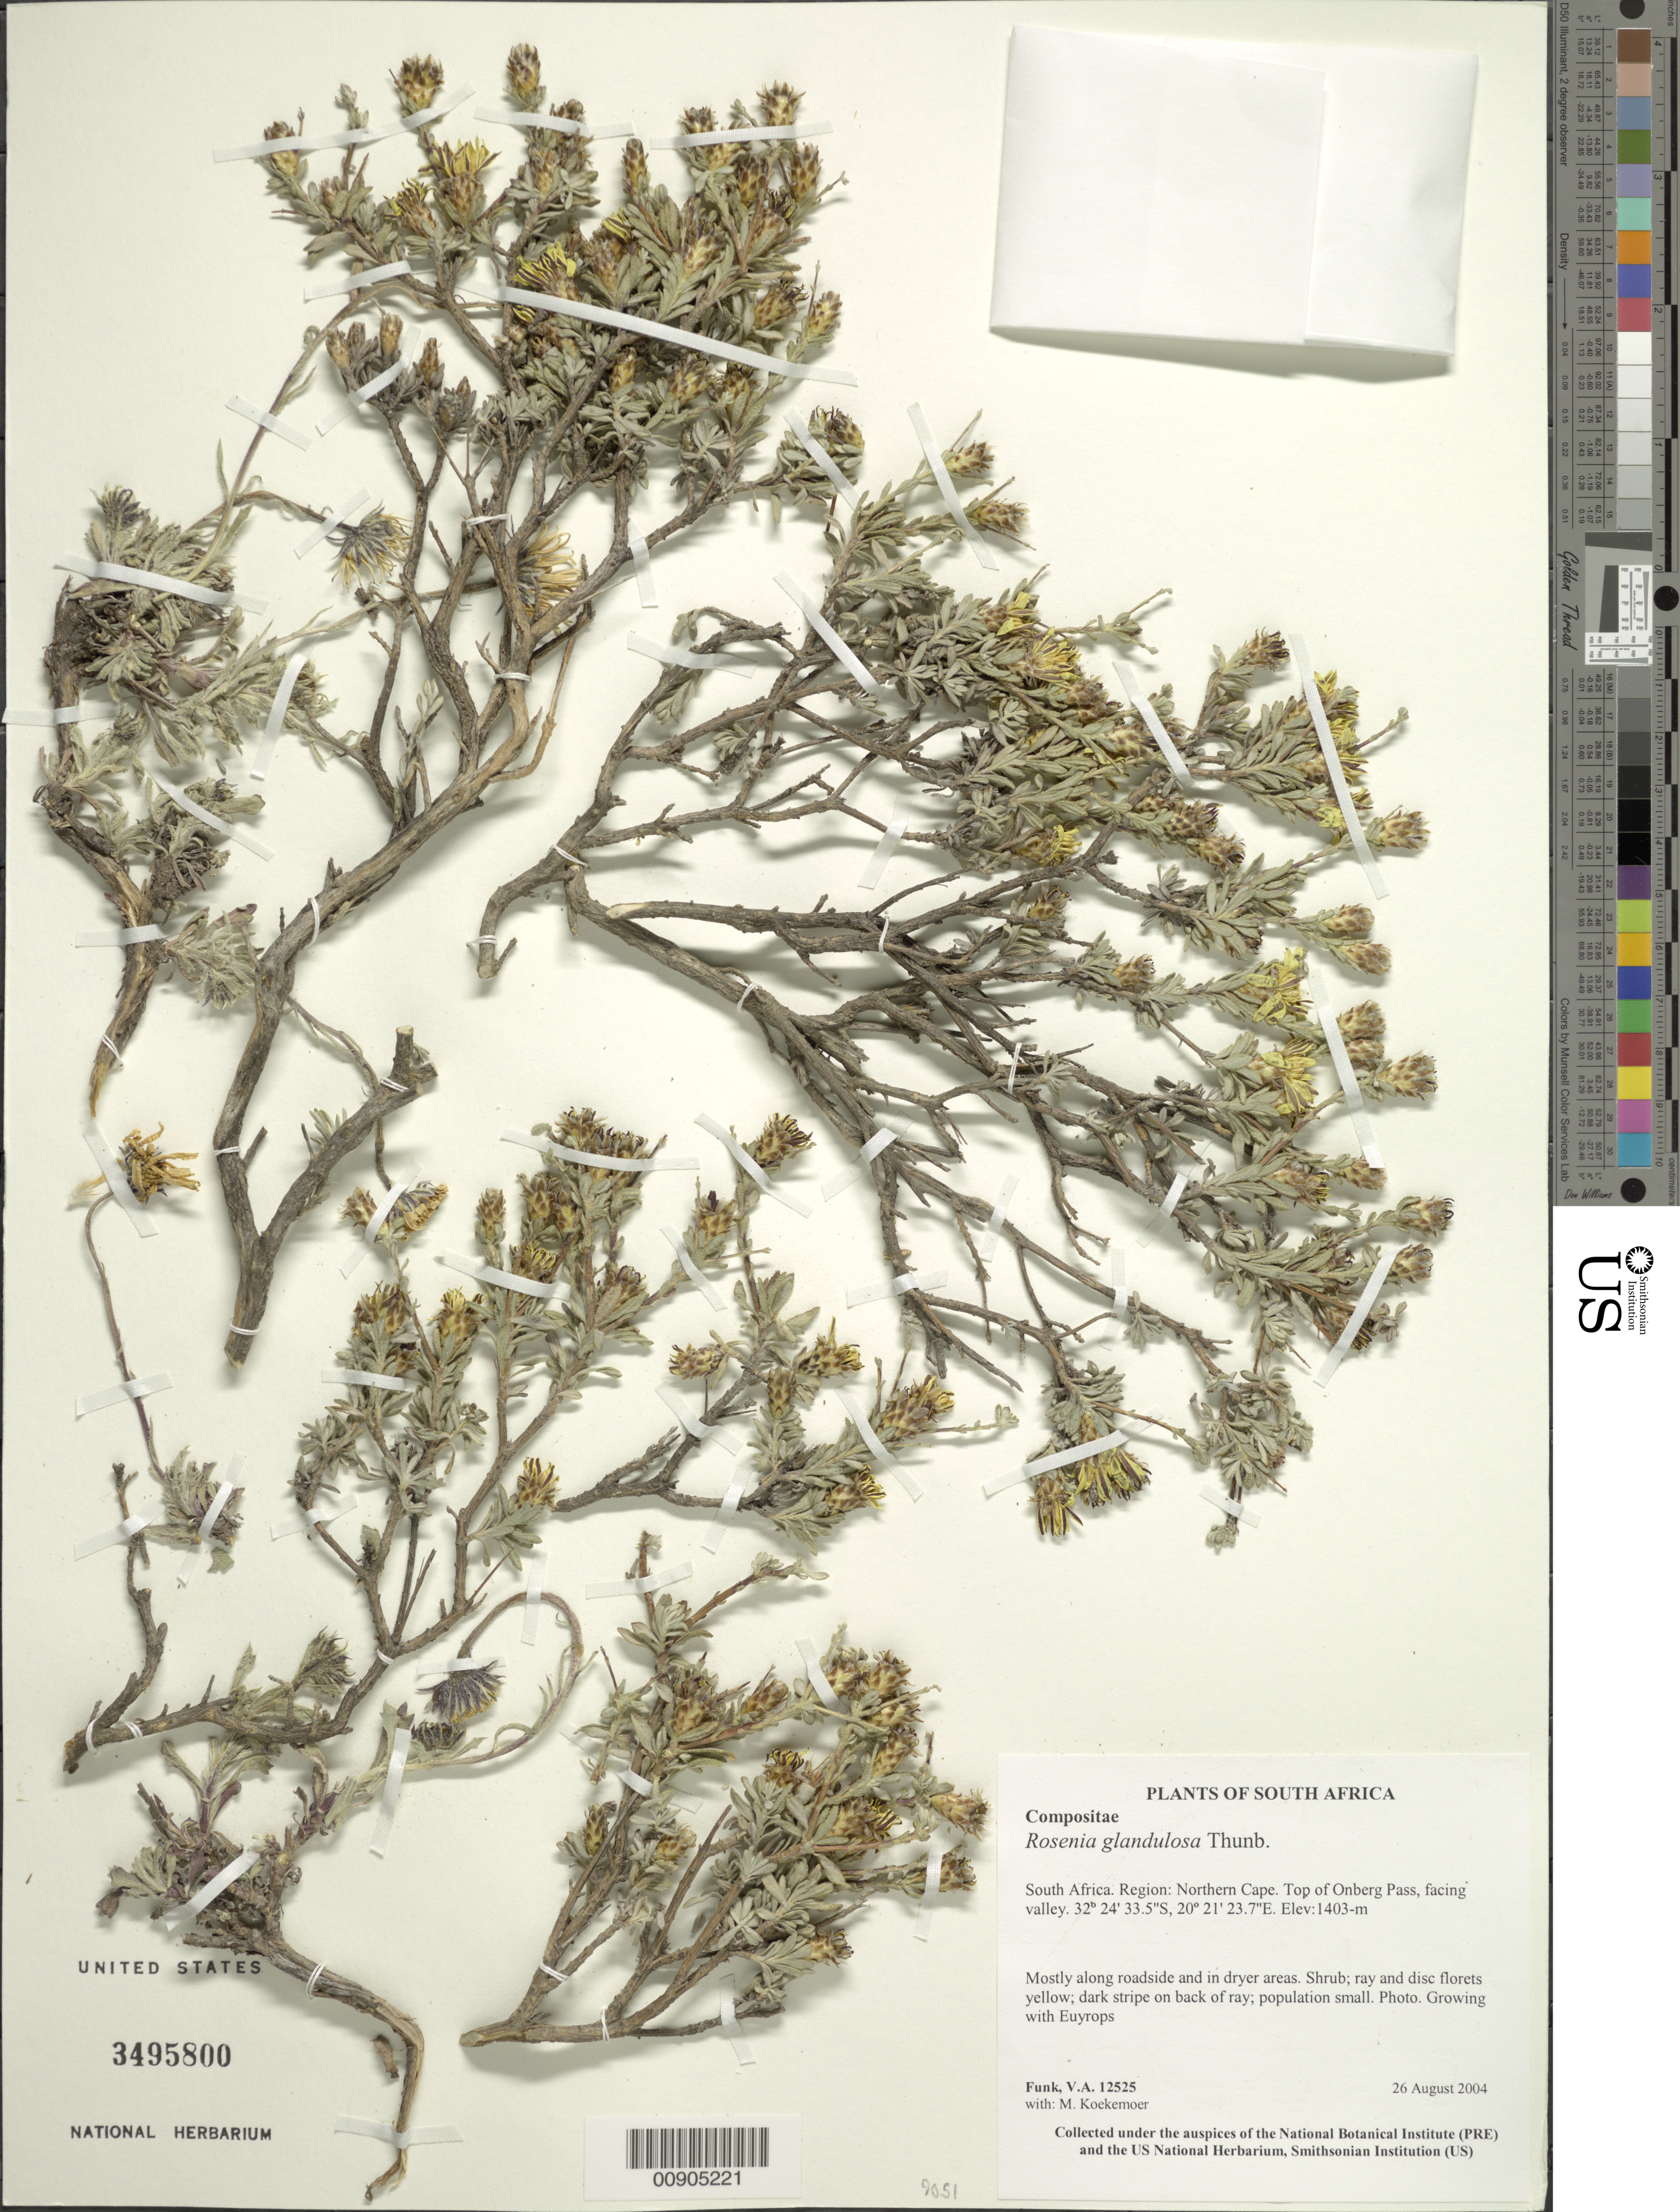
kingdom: Plantae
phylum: Tracheophyta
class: Magnoliopsida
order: Asterales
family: Asteraceae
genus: Rosenia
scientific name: Rosenia glandulosa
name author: Thunb.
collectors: V. Funk & M. Koekemoer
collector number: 12525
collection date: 2004-08-26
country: South Africa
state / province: Northern Cape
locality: top of Onberg Pass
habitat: Roadside and dryer areas; growing with Euyrops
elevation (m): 1403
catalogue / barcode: US 3495800